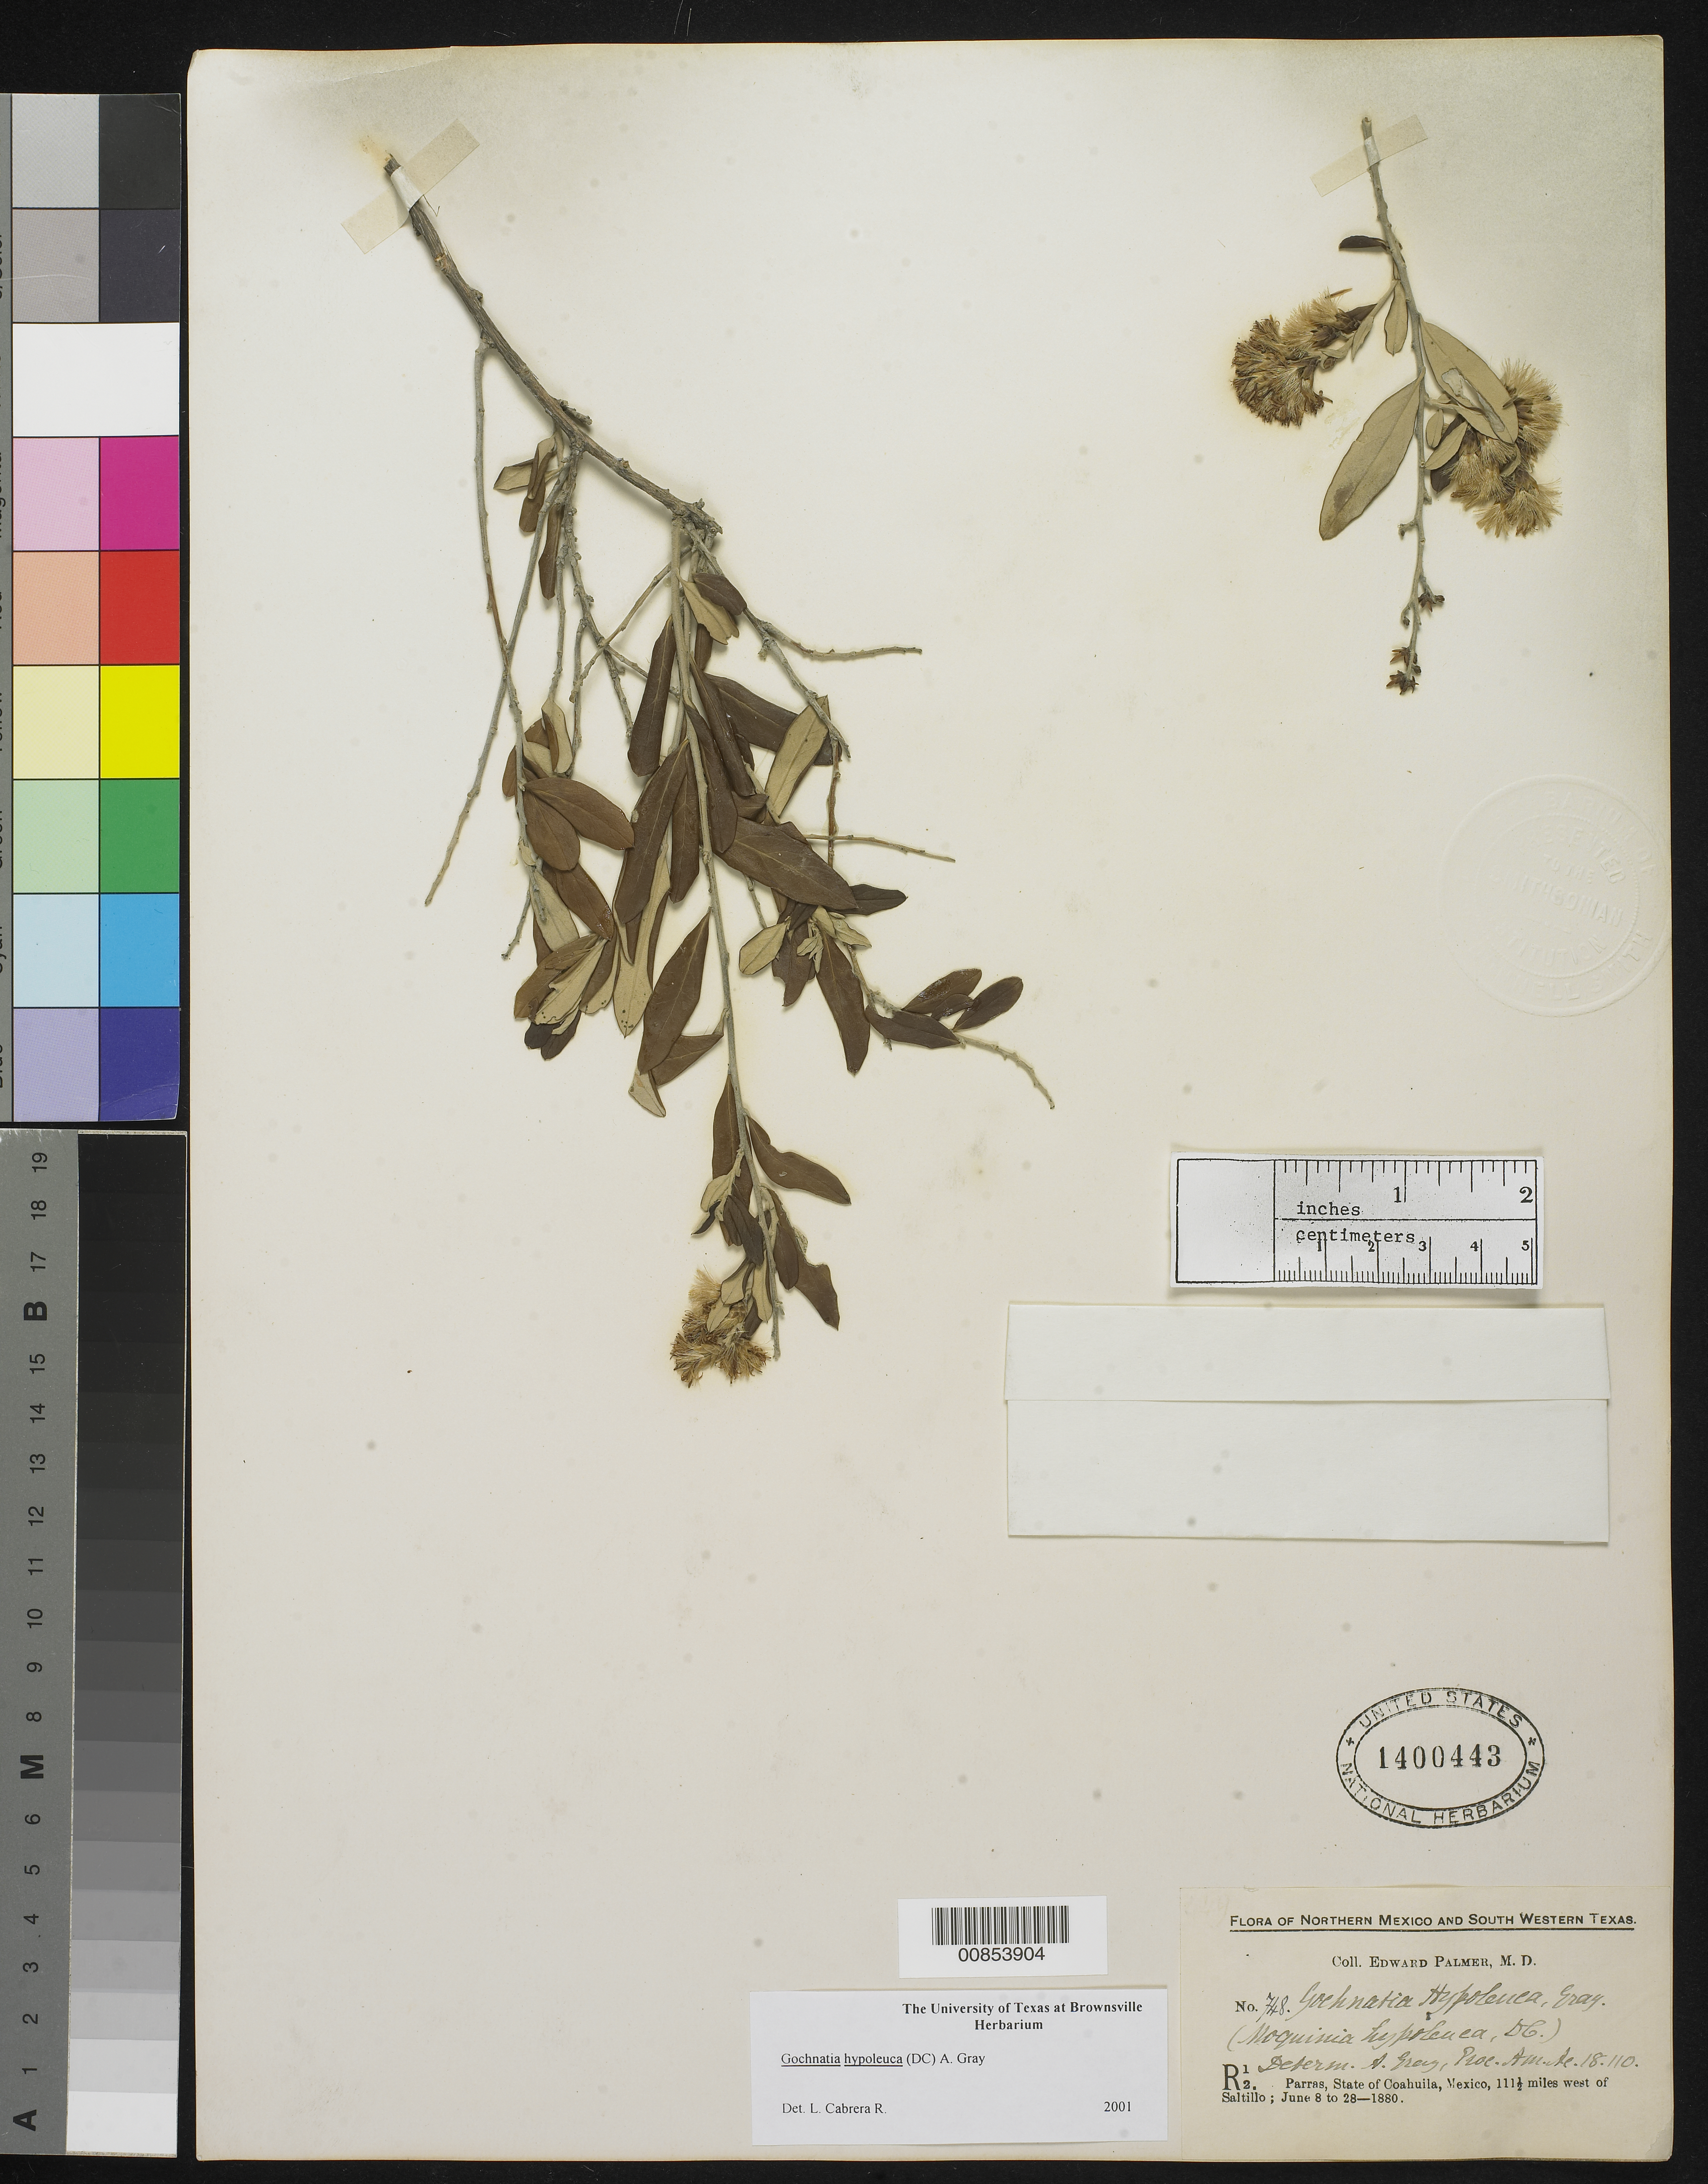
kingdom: Plantae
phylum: Tracheophyta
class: Magnoliopsida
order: Asterales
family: Asteraceae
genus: Nahuatlea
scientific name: Nahuatlea hypoleuca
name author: (DC.) V.A. Funk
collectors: E. Palmer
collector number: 748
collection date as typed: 08 Jun 1880 to 28 Jun 1880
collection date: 1880-06-08/1880-06-28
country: Mexico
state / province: Coahuila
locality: R12. Parras, Coahuila, 111½ miles west of Saltillo.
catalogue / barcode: US 1400443